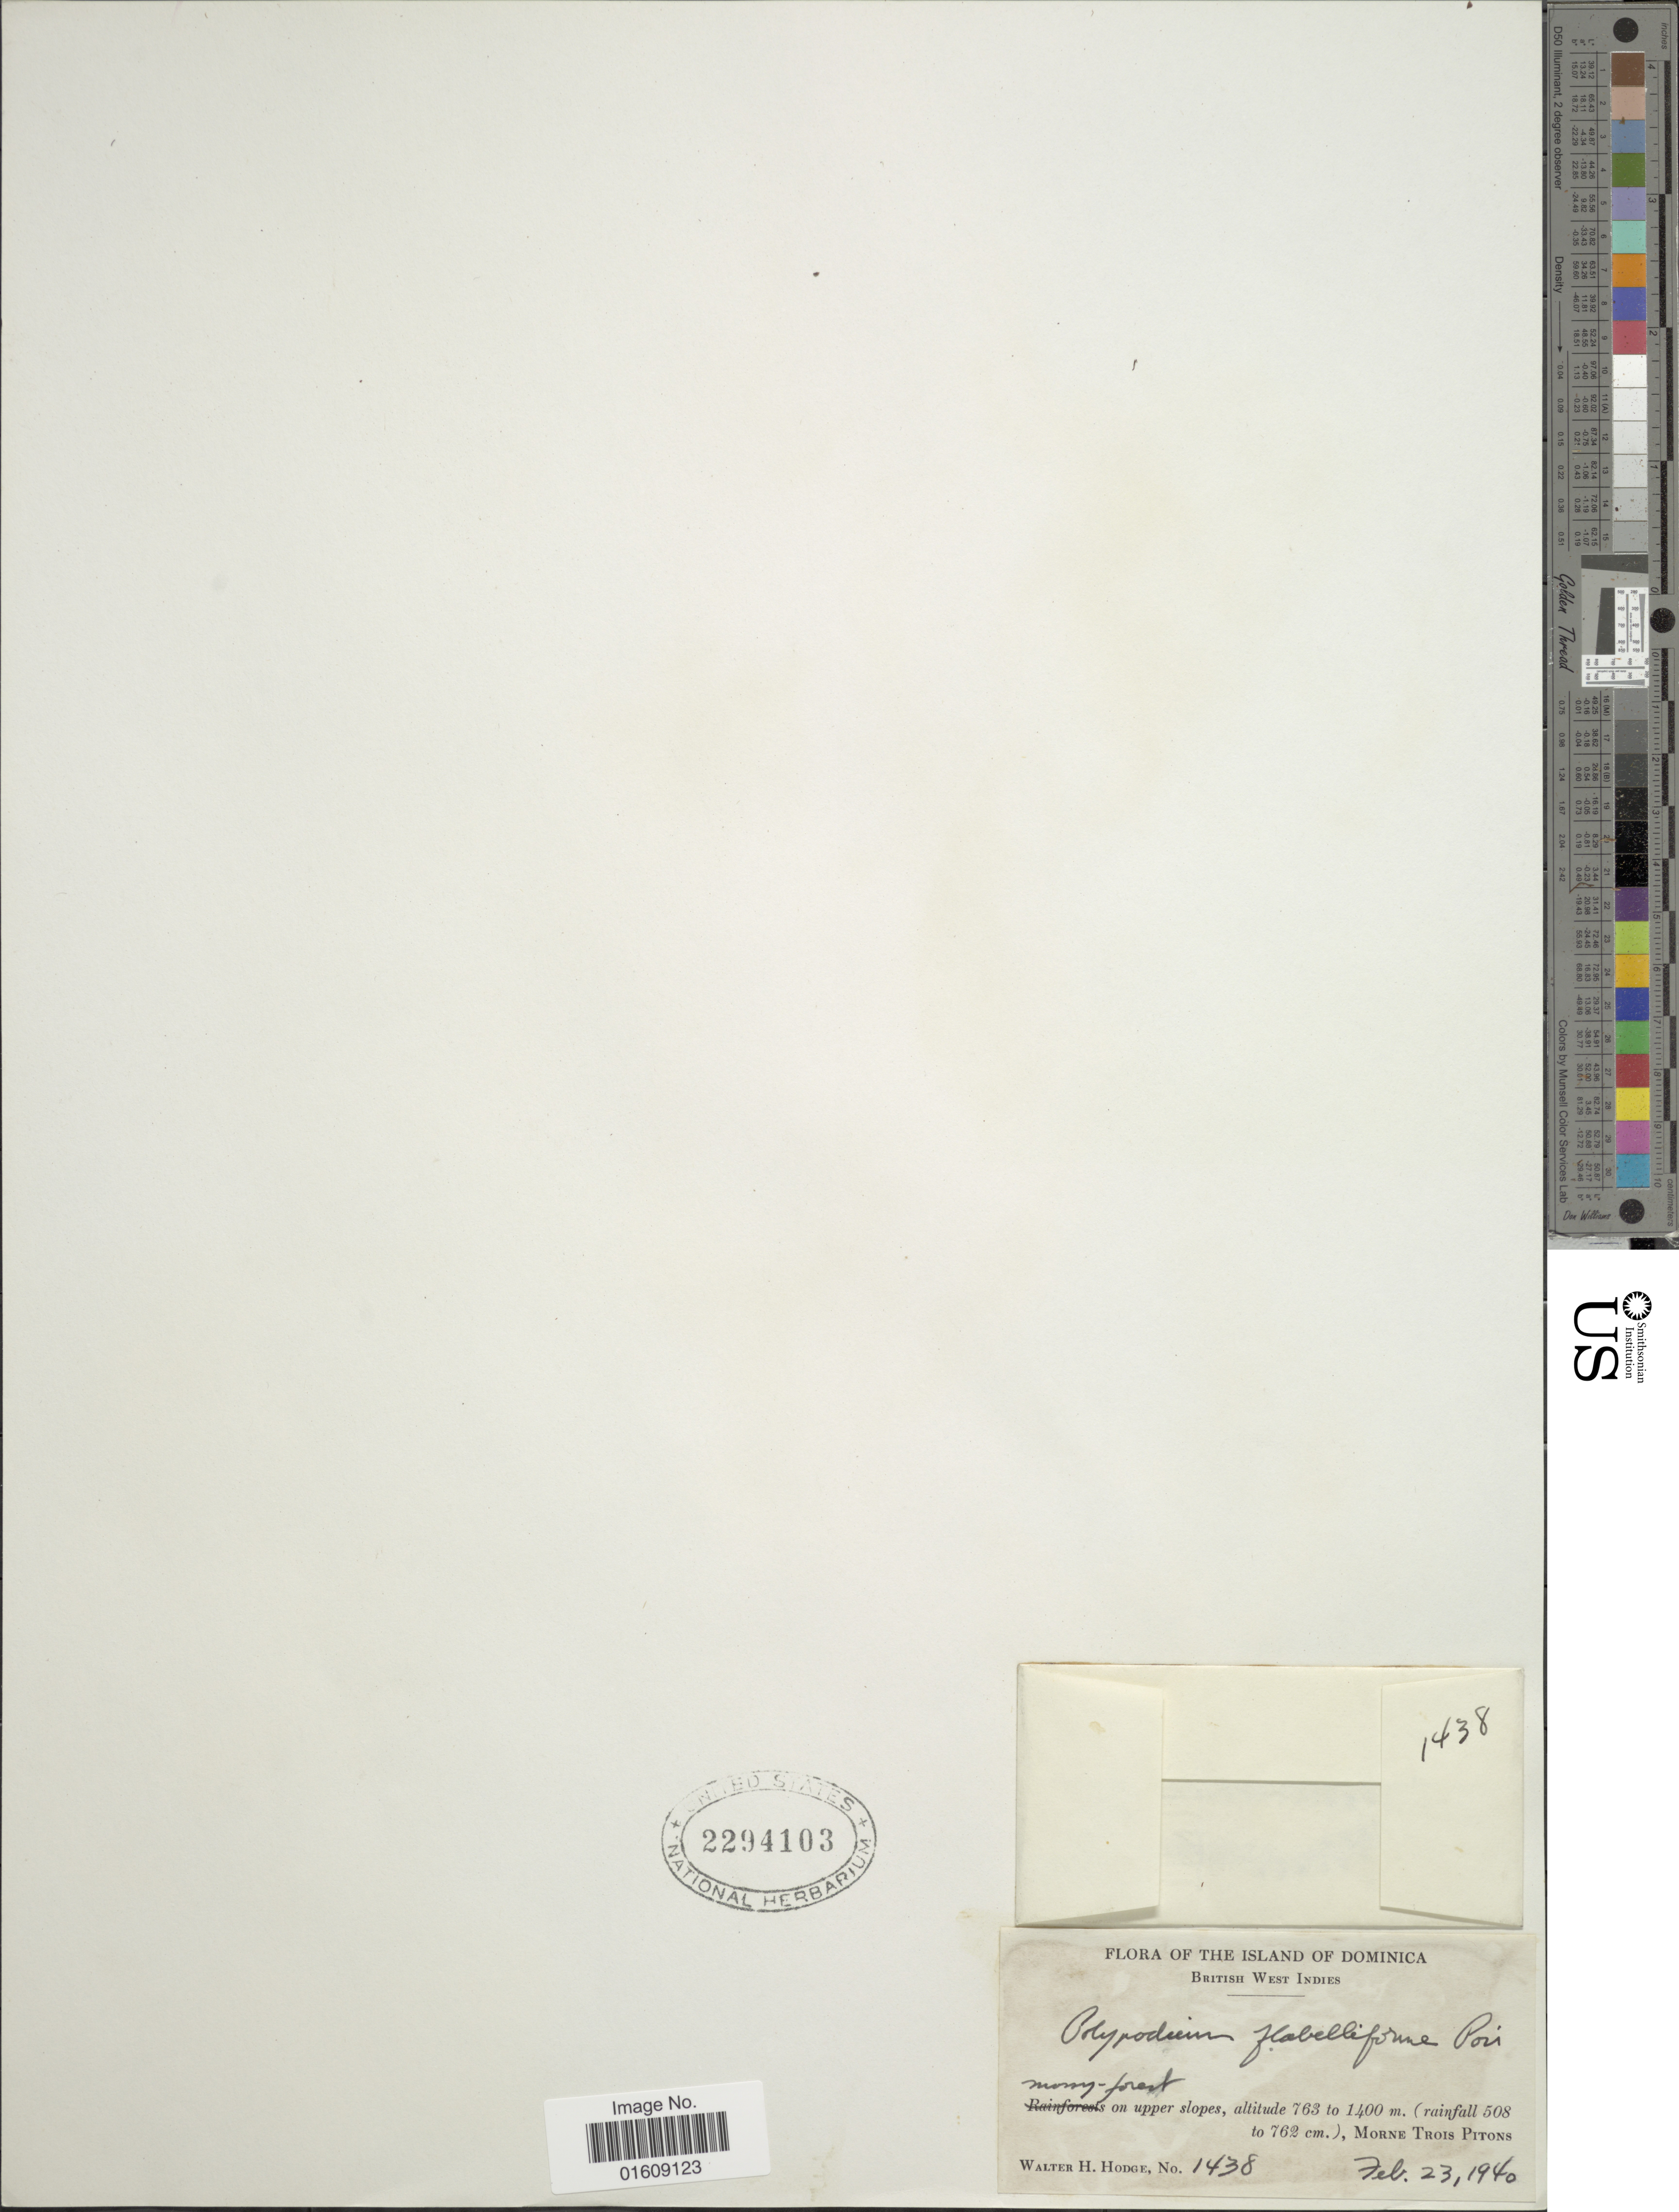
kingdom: Plantae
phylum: Tracheophyta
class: Polypodiopsida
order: Polypodiales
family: Polypodiaceae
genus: Zygophlebia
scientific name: Zygophlebia sectifrons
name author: (Kunze ex Mett.) L.E. Bishop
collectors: W. Hodge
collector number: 1438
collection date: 1940-02-23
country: Dominica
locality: The Island of Dominica, British West Indies, on upper slopes, Morne Trois Pitons.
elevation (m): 763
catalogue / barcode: US 2294103